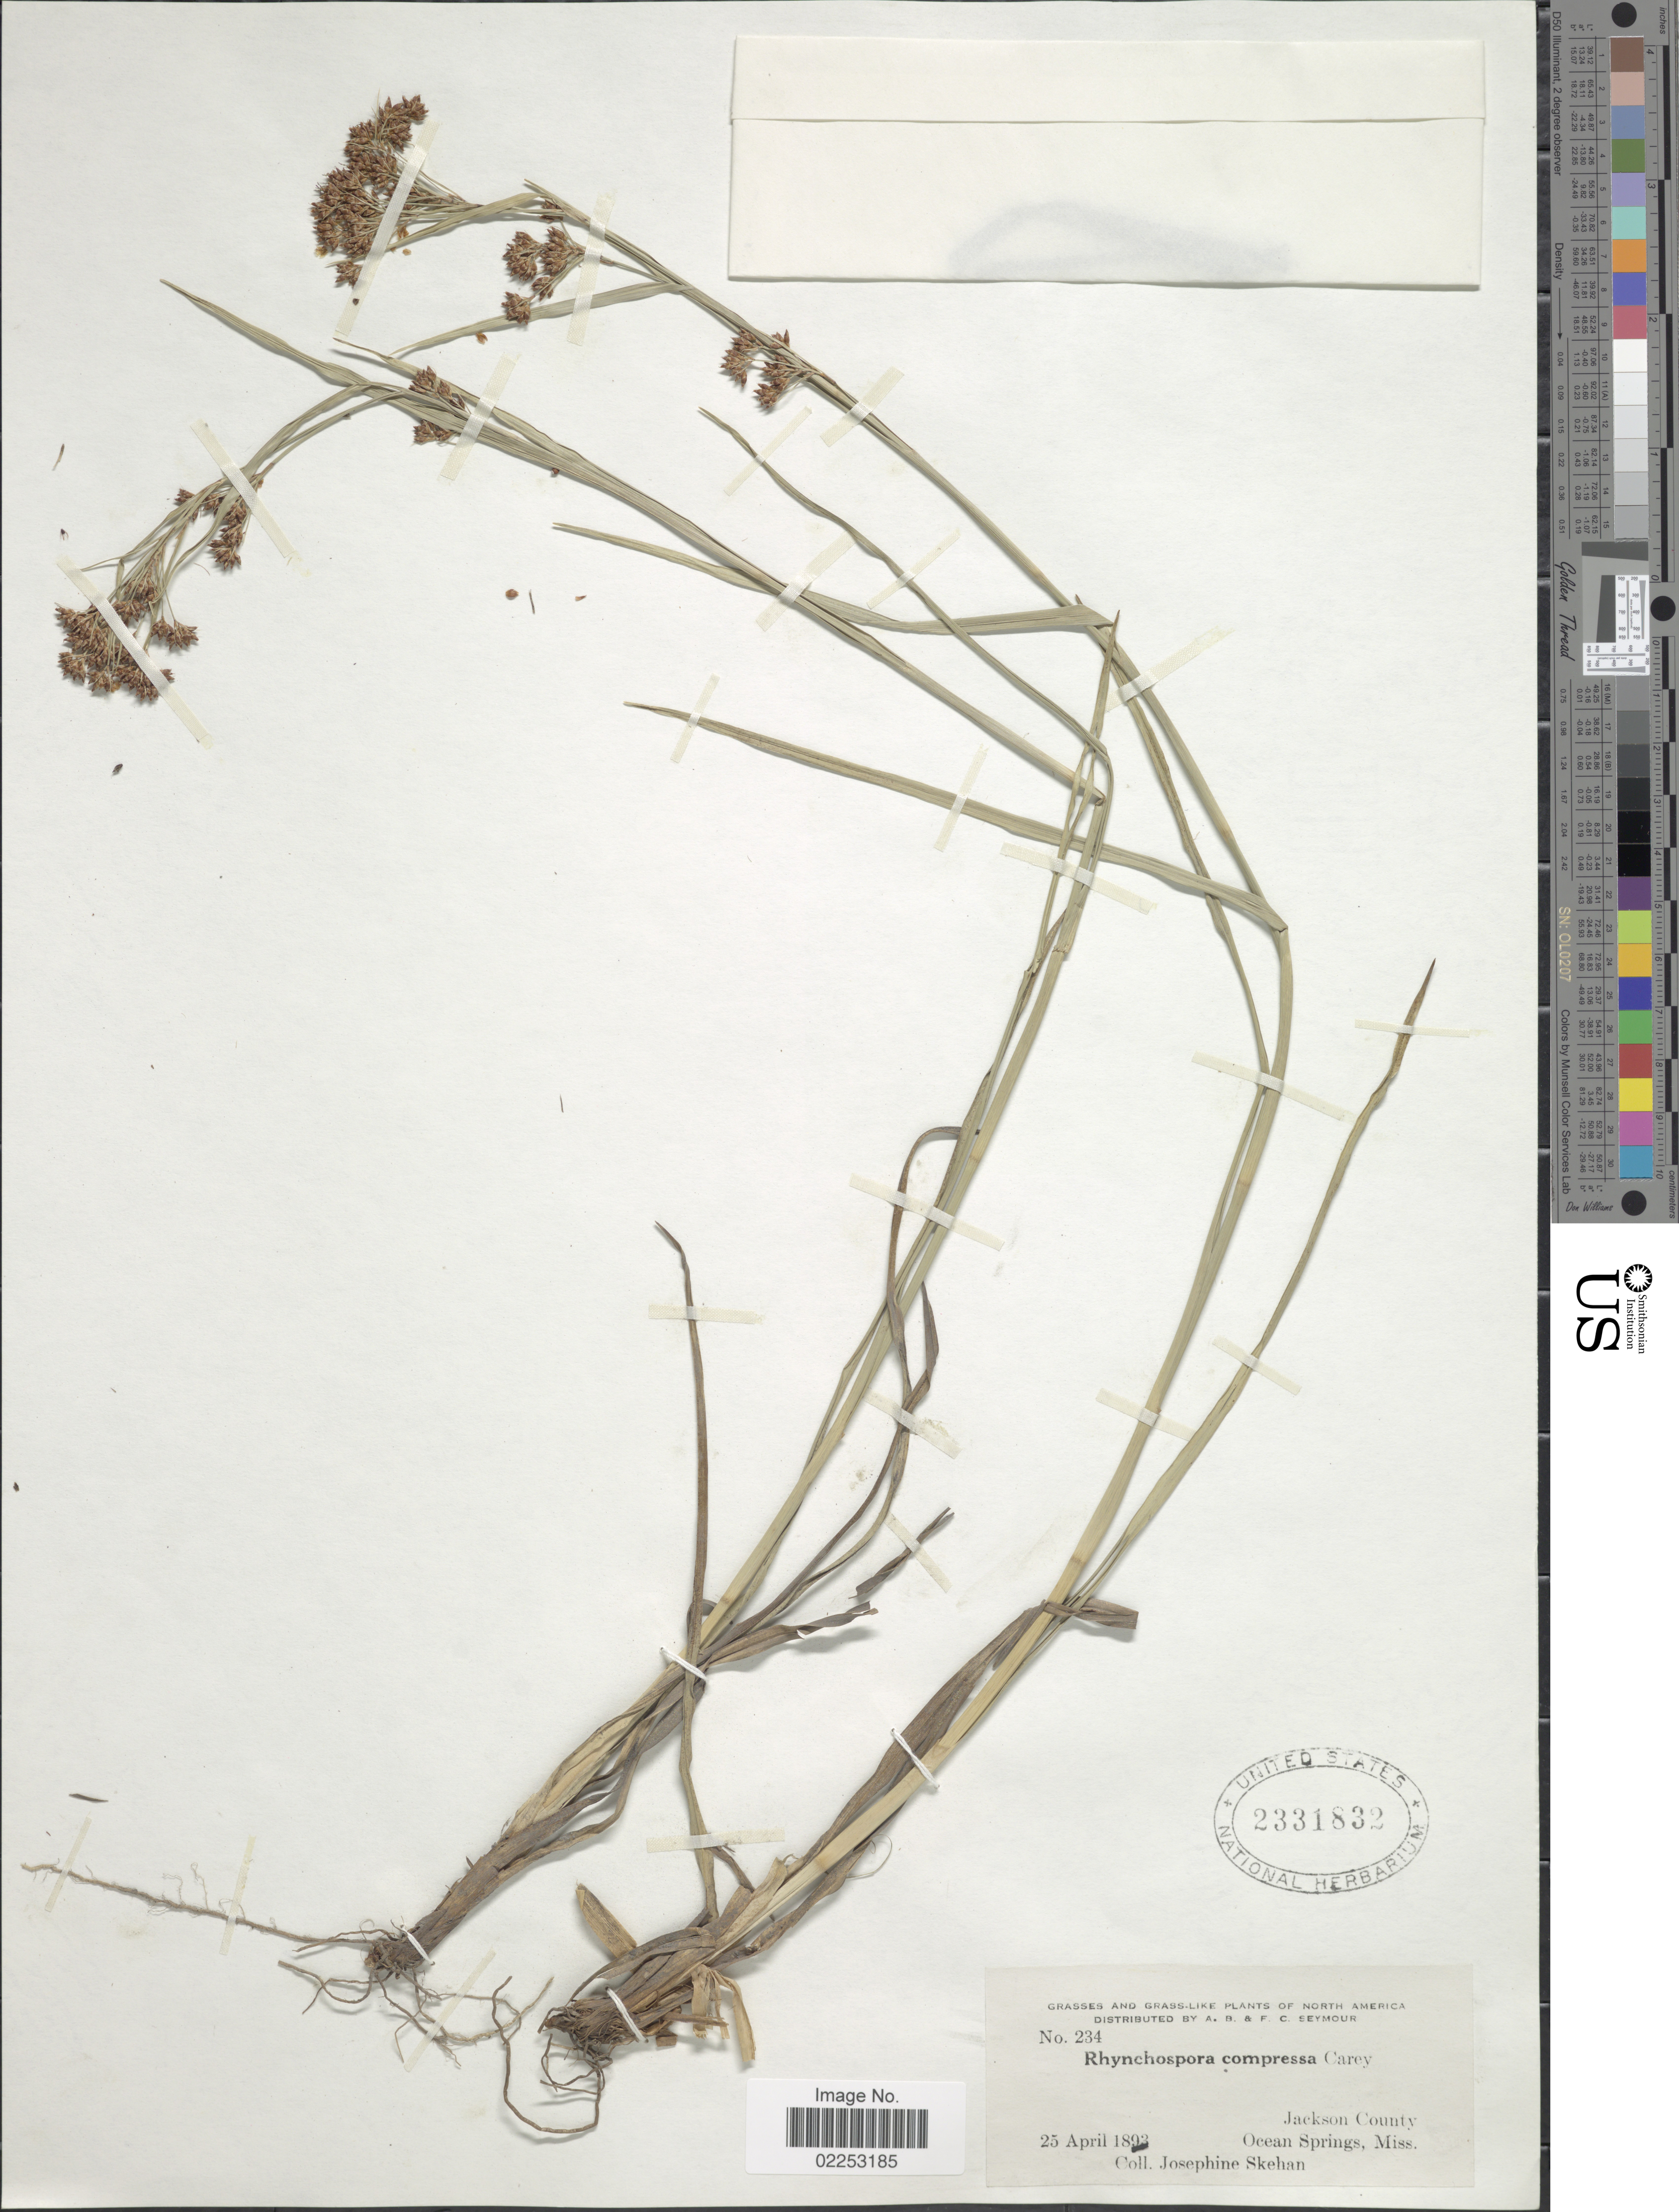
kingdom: Plantae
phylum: Tracheophyta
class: Liliopsida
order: Poales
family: Cyperaceae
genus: Rhynchospora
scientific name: Rhynchospora compressa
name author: J. Carey ex Chapm.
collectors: J. Skehan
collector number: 234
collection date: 1893-04-25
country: United States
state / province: Mississippi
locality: Jackson County. Ocean Springs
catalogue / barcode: US 2331832